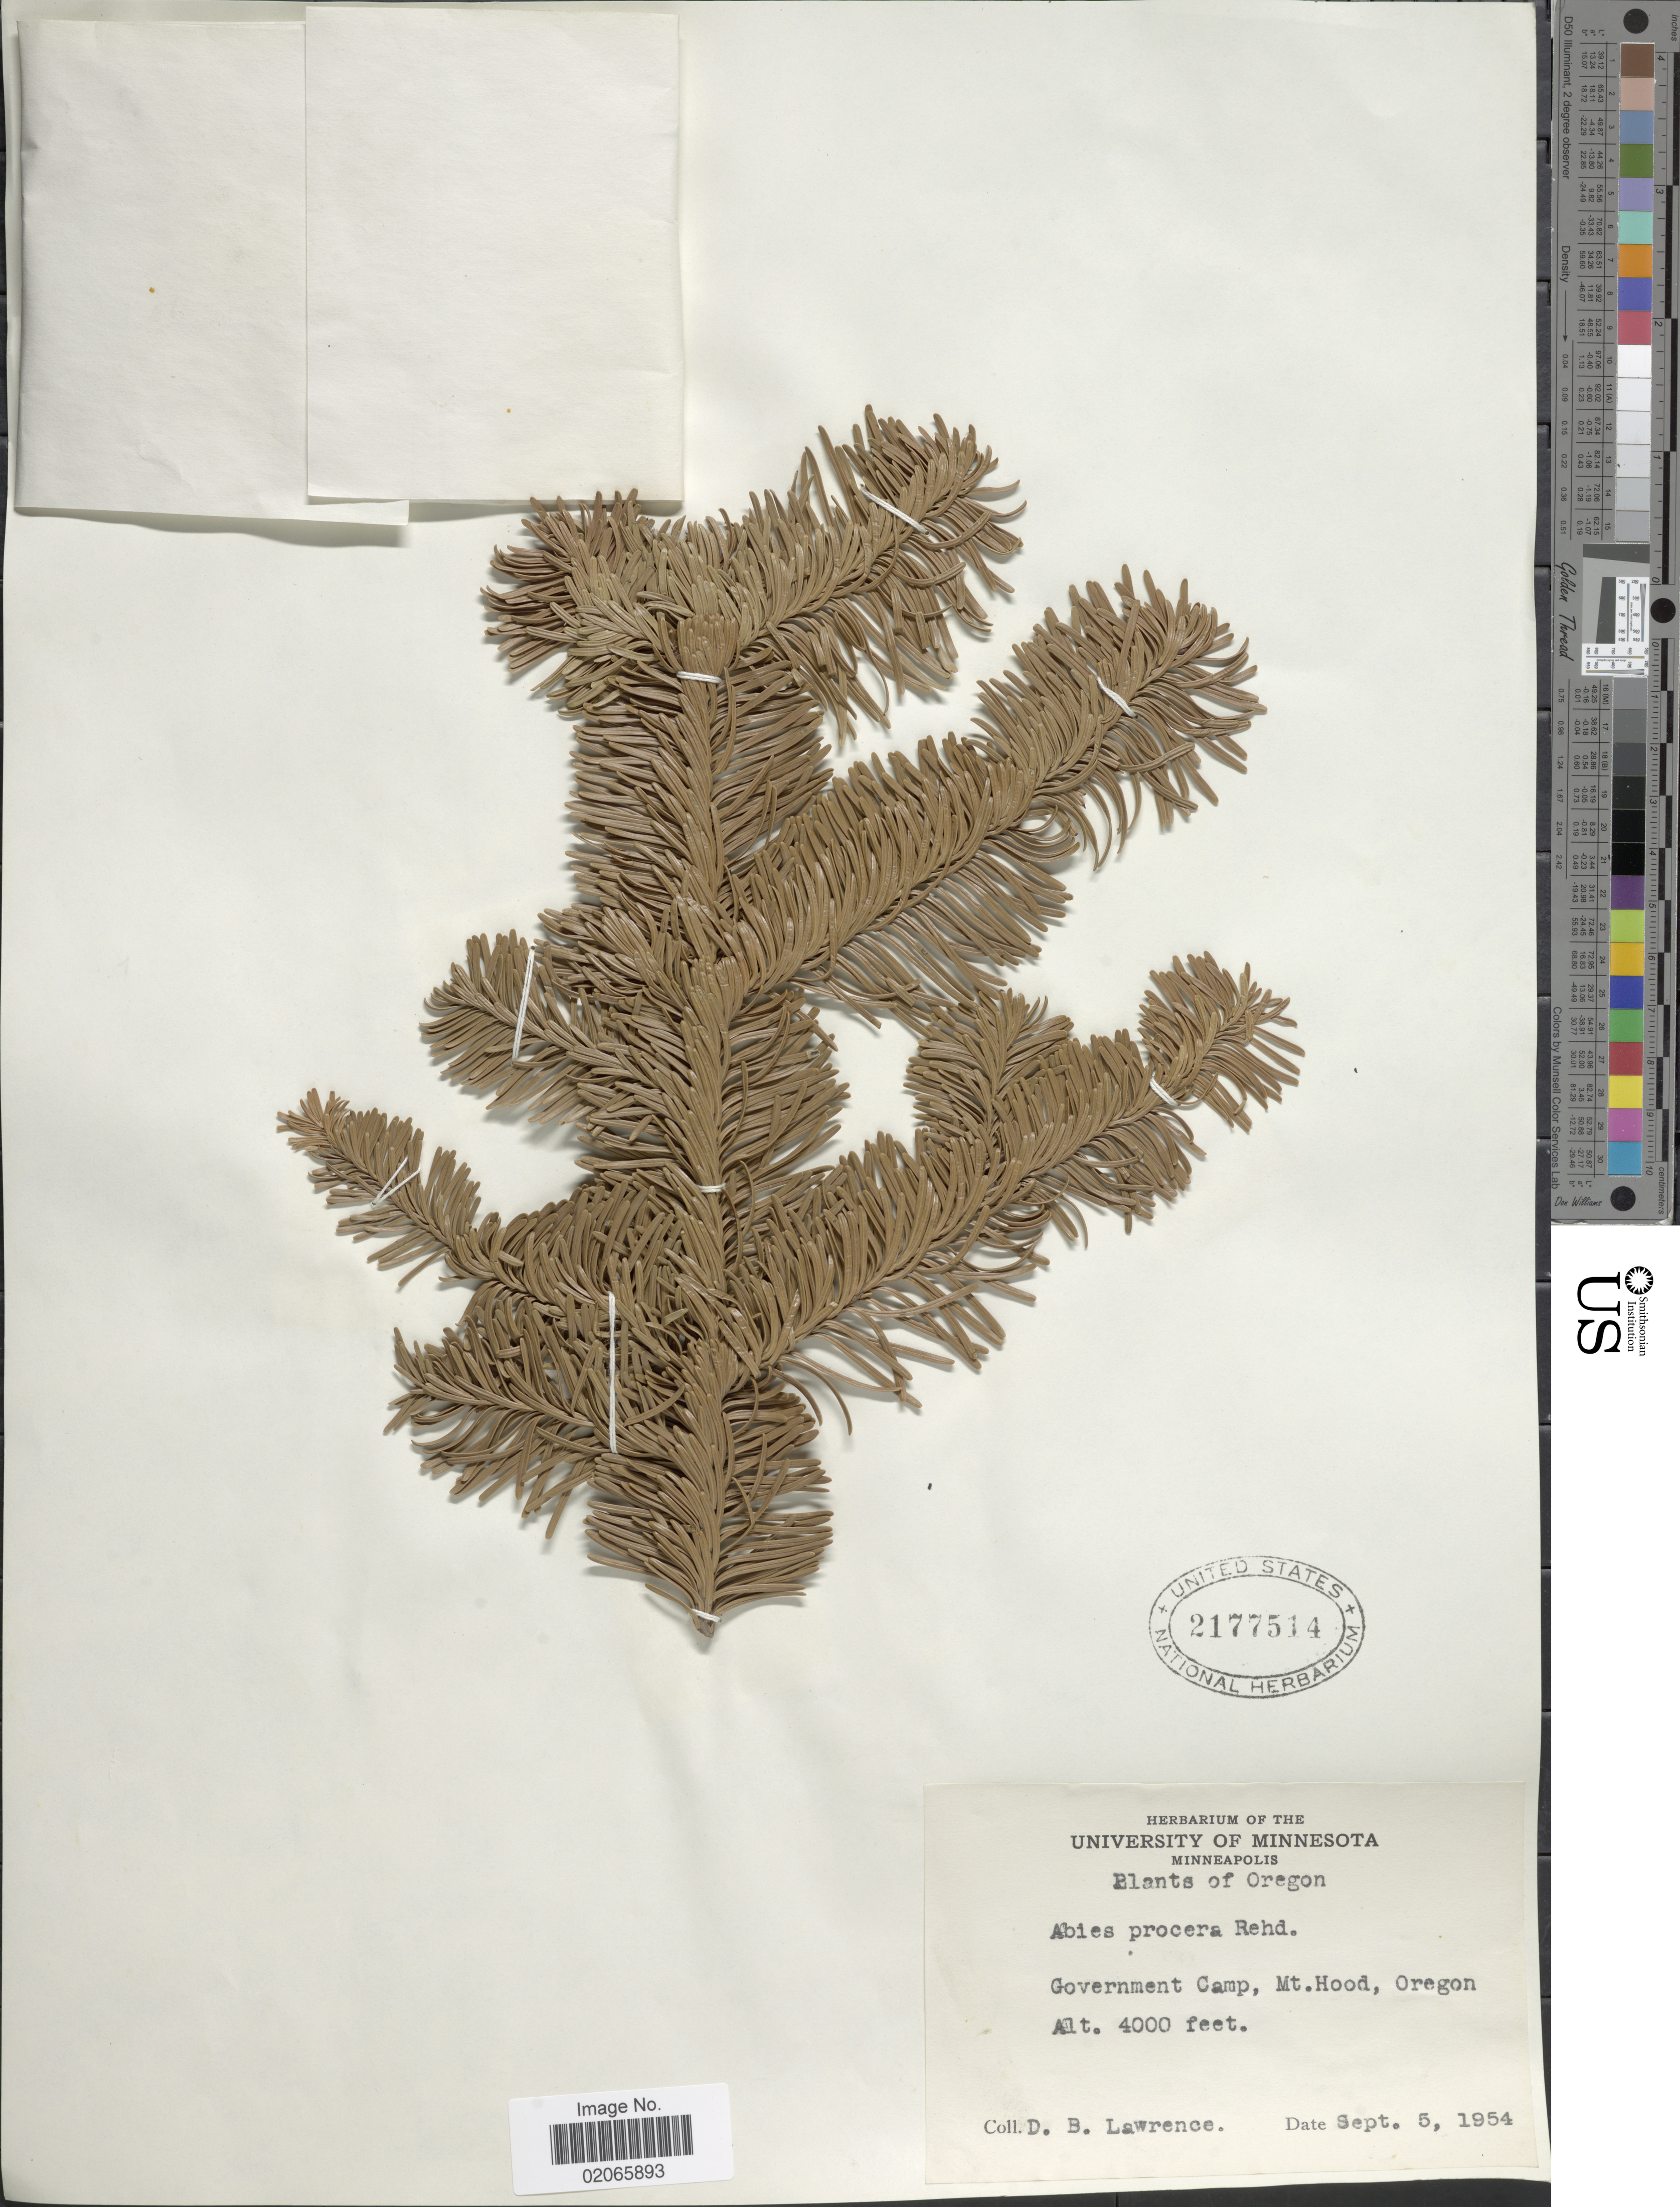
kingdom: Plantae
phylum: Tracheophyta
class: Pinopsida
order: Pinales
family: Pinaceae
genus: Abies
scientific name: Abies procera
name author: Rehder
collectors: D. Lawrence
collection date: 1954-09-05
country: United States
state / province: Oregon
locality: Government Camp, Mt. Hood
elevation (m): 1219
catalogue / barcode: US 2177514